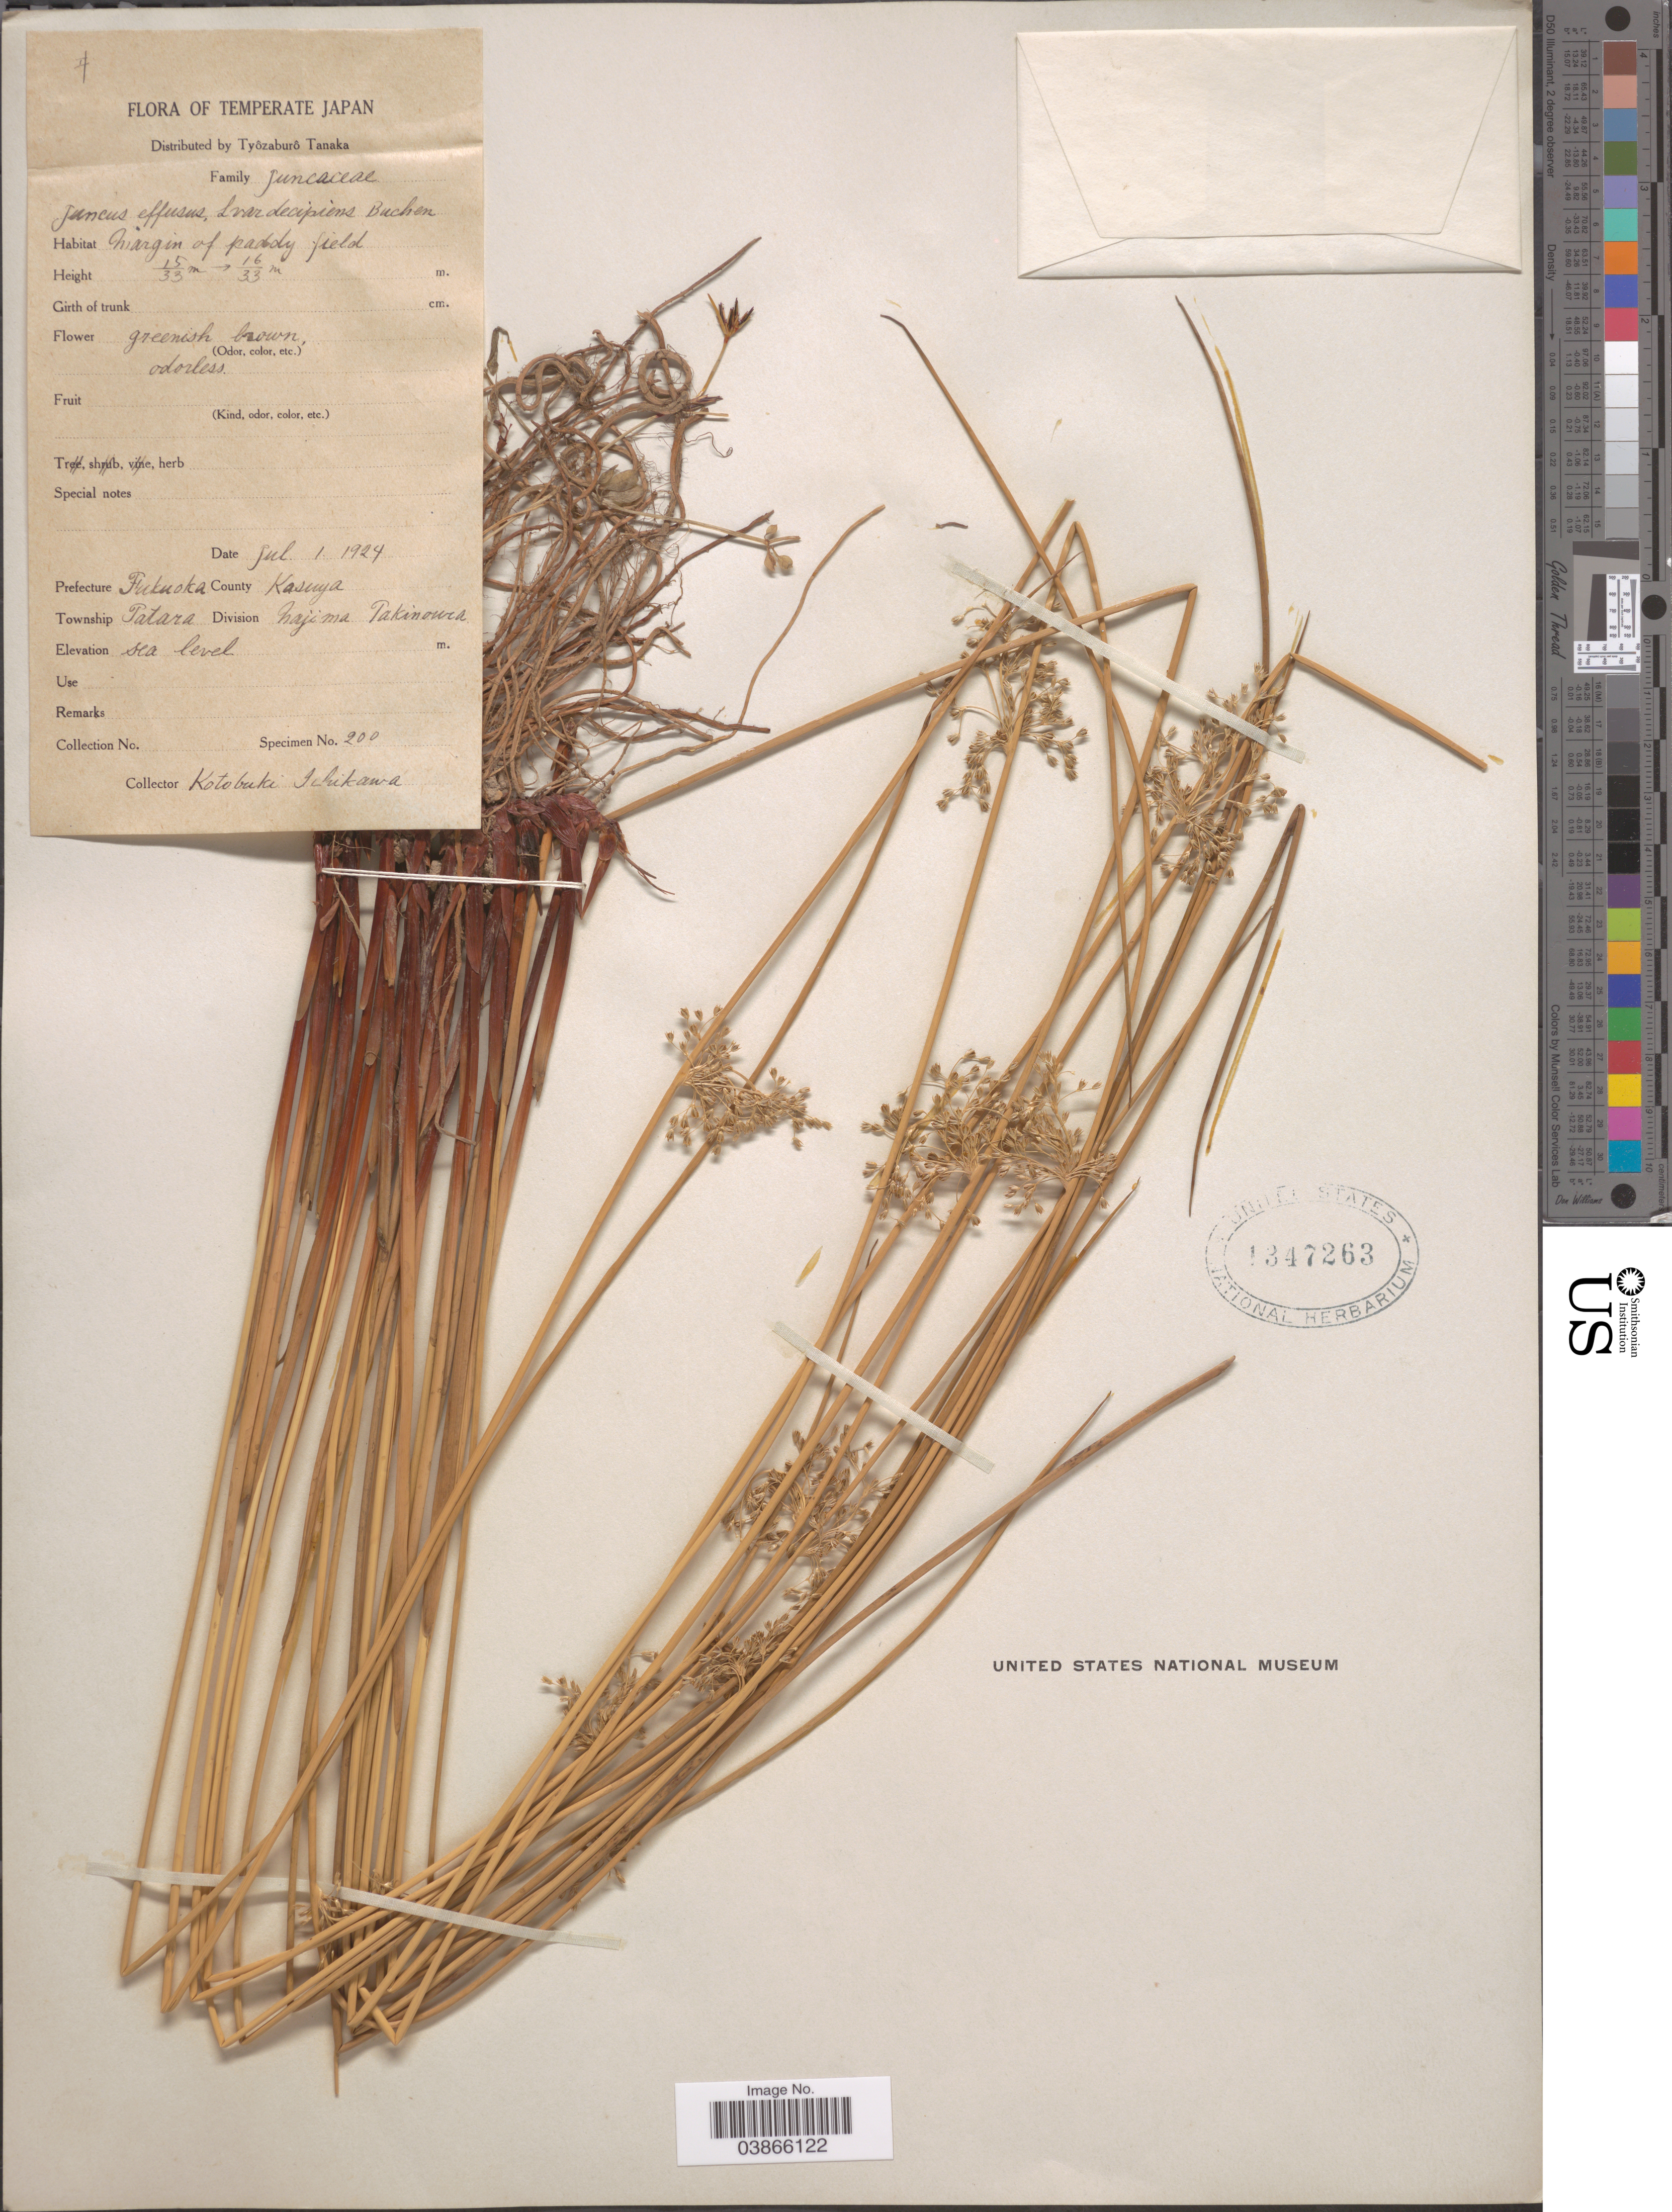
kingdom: Plantae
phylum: Tracheophyta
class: Liliopsida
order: Poales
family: Juncaceae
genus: Juncus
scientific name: Juncus effusus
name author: L.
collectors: K. Ichikawa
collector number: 200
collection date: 1924-07-01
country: Japan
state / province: Hukuoka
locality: Temperate Japan. Prefecture Fukuoka County Kasuya Township Tatara. Division Najima Takinowa.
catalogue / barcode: US 1347263